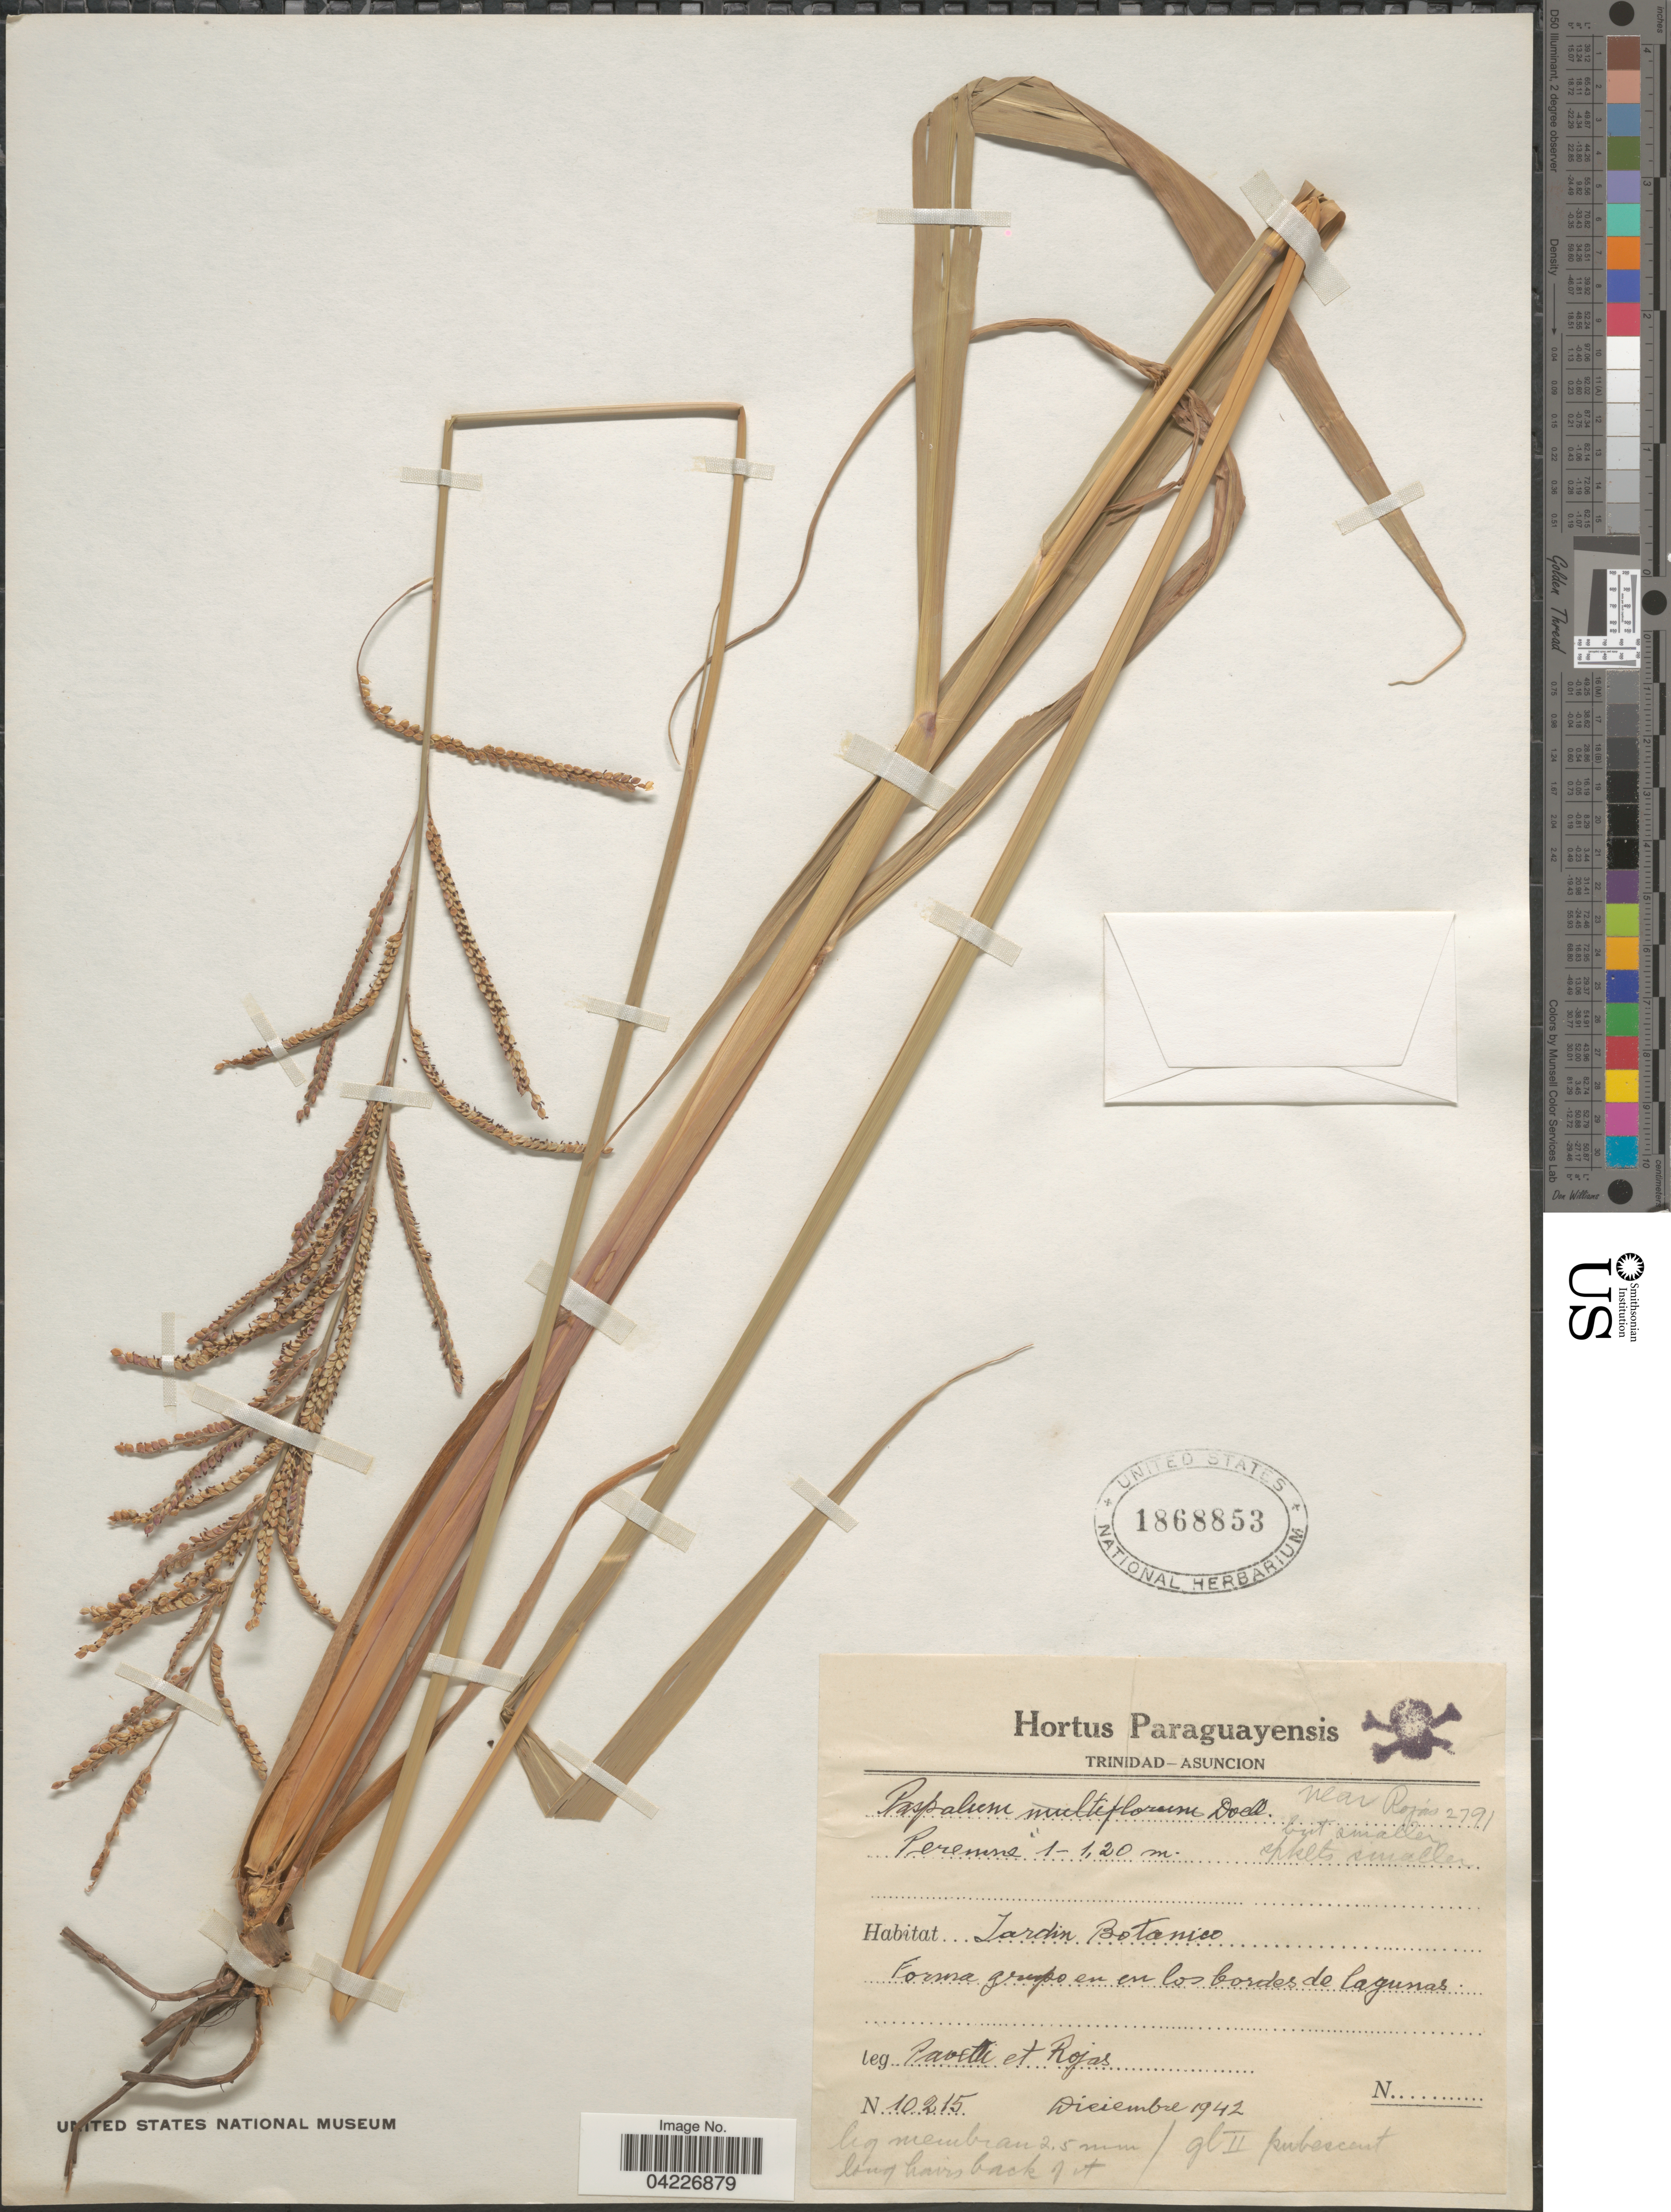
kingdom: Plantae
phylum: Tracheophyta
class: Liliopsida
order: Poales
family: Poaceae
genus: Paspalum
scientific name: Paspalum sp.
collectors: -. Pavetti & Rojas, --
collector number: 10215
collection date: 1942-12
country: Paraguay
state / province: Asuncion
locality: Jardin Botanico.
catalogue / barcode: US 1868853